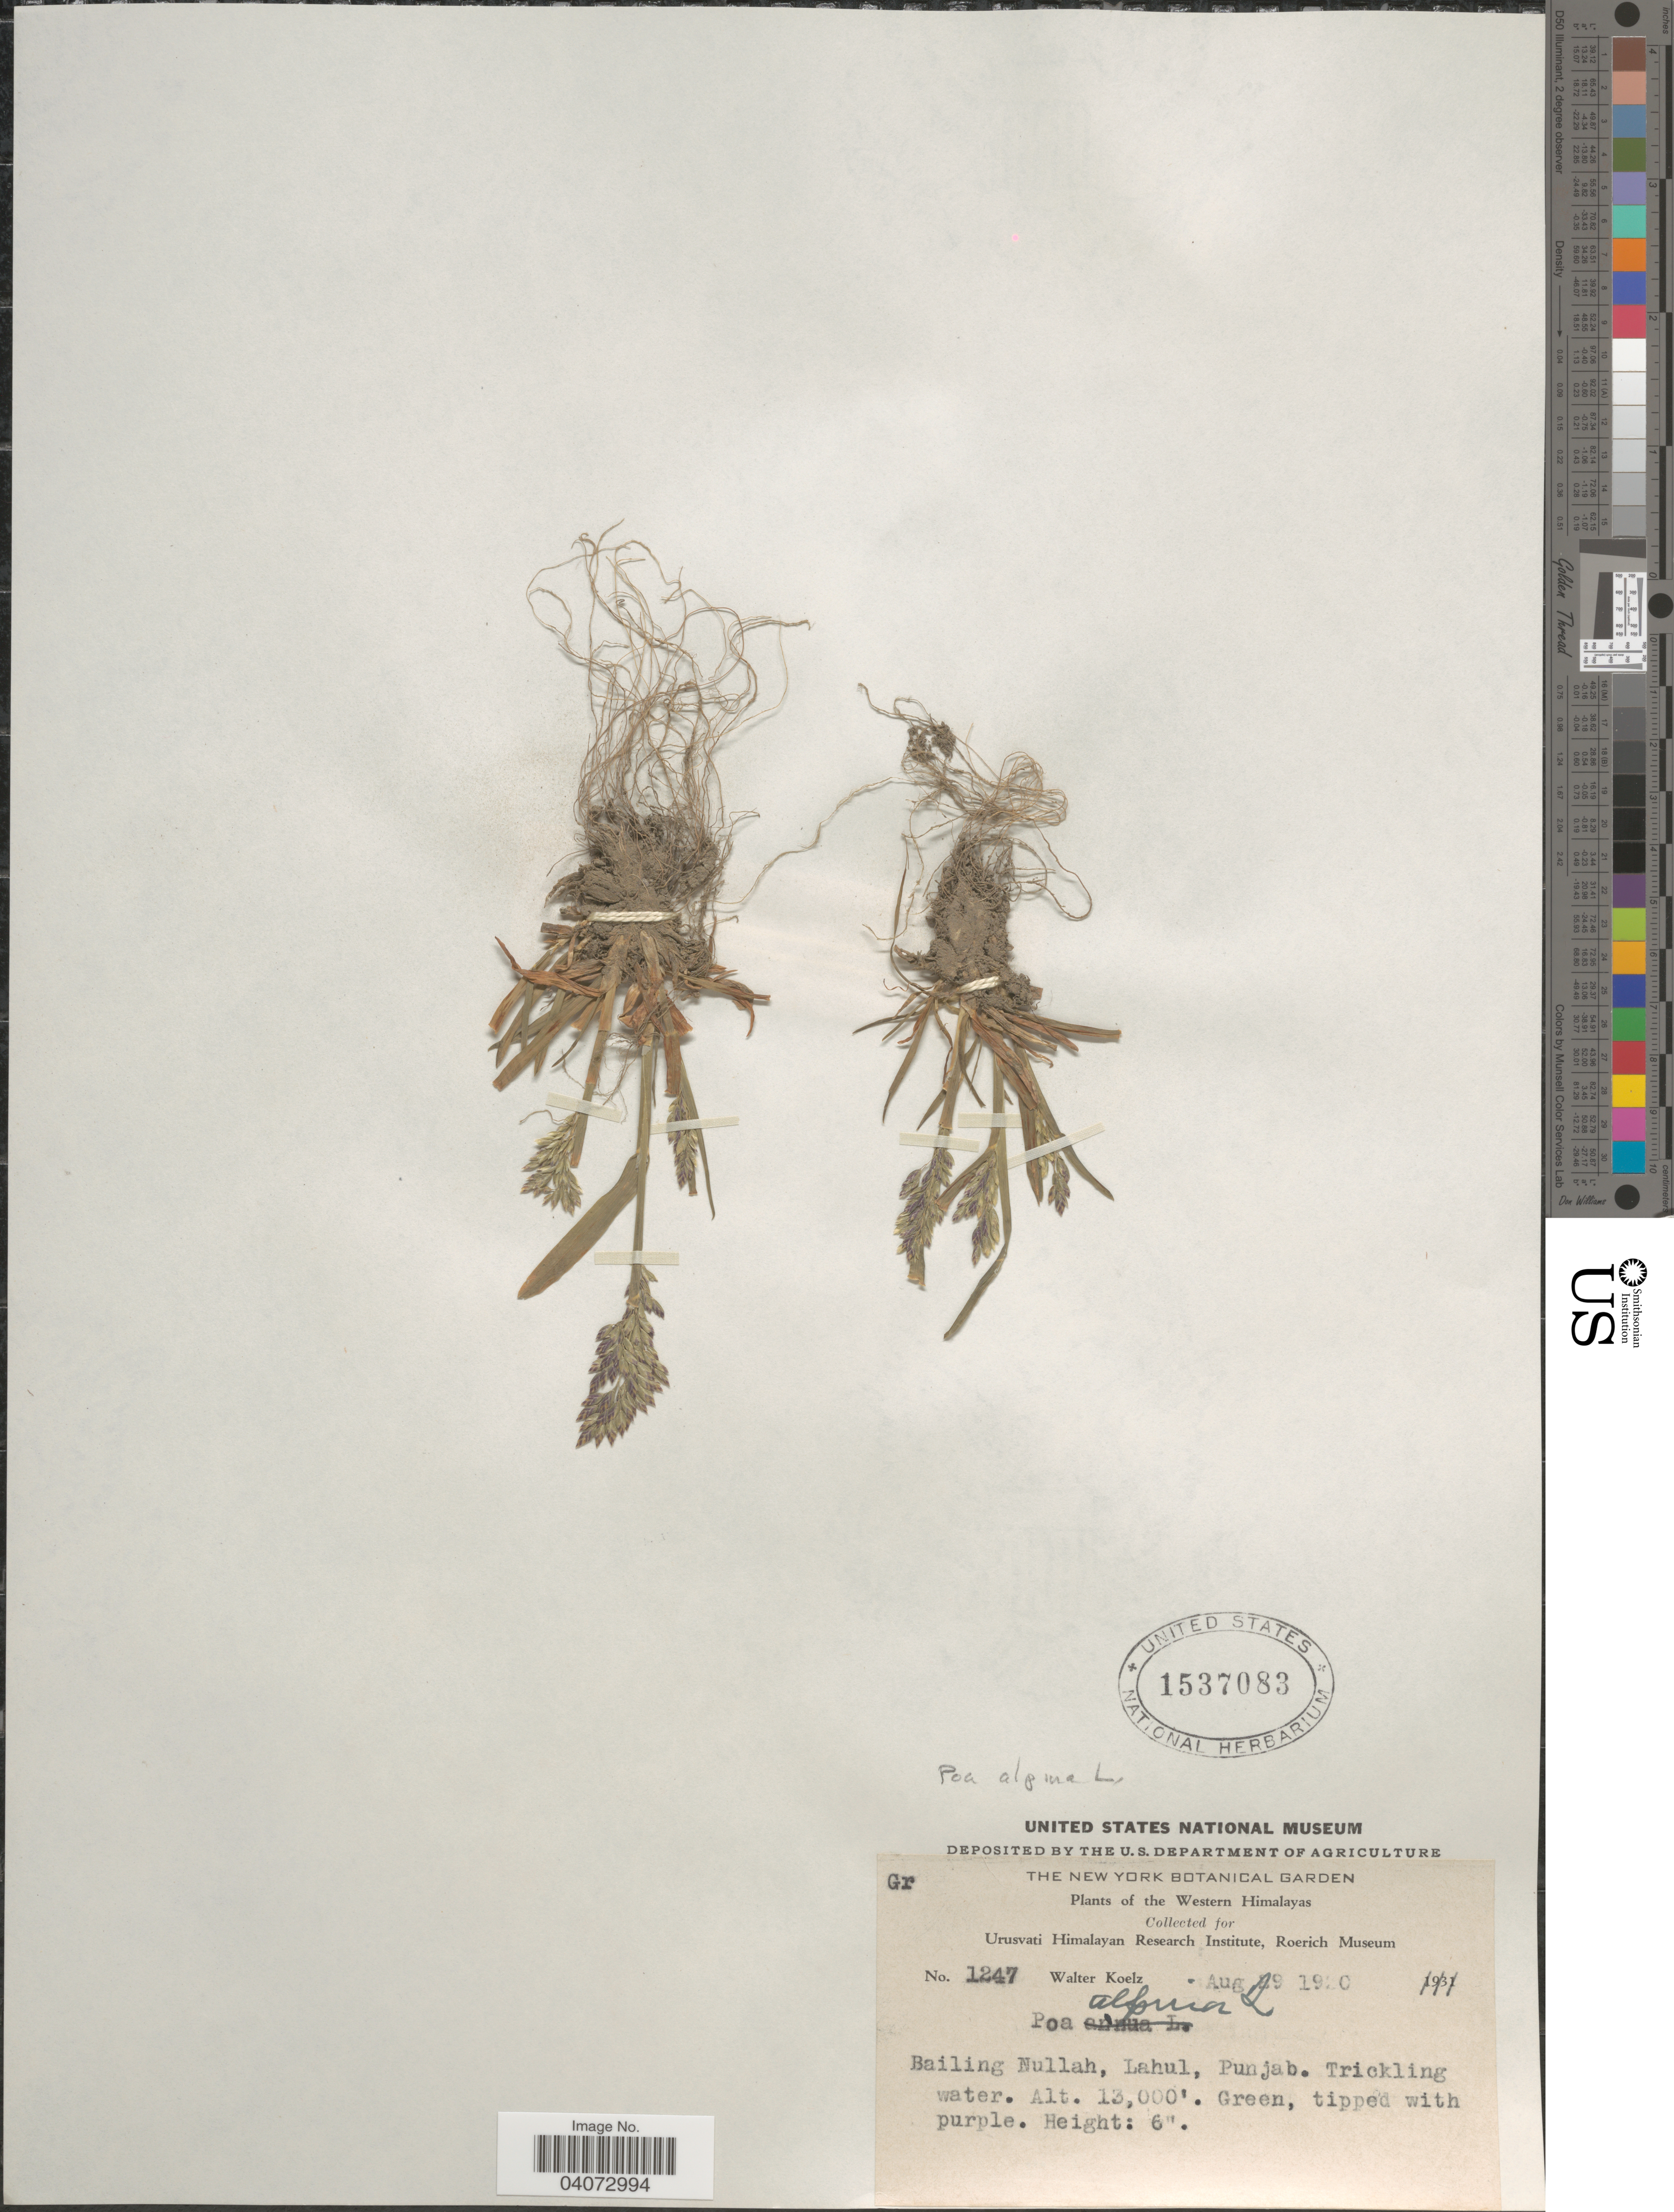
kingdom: Plantae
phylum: Tracheophyta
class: Liliopsida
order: Poales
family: Poaceae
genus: Poa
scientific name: Poa alpina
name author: L.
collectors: W. N. Koelz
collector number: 1247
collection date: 1920-08-29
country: India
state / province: Punjab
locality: Western Himalayas. Bailing Nullah, Lahul.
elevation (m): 3962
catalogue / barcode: US 1537083